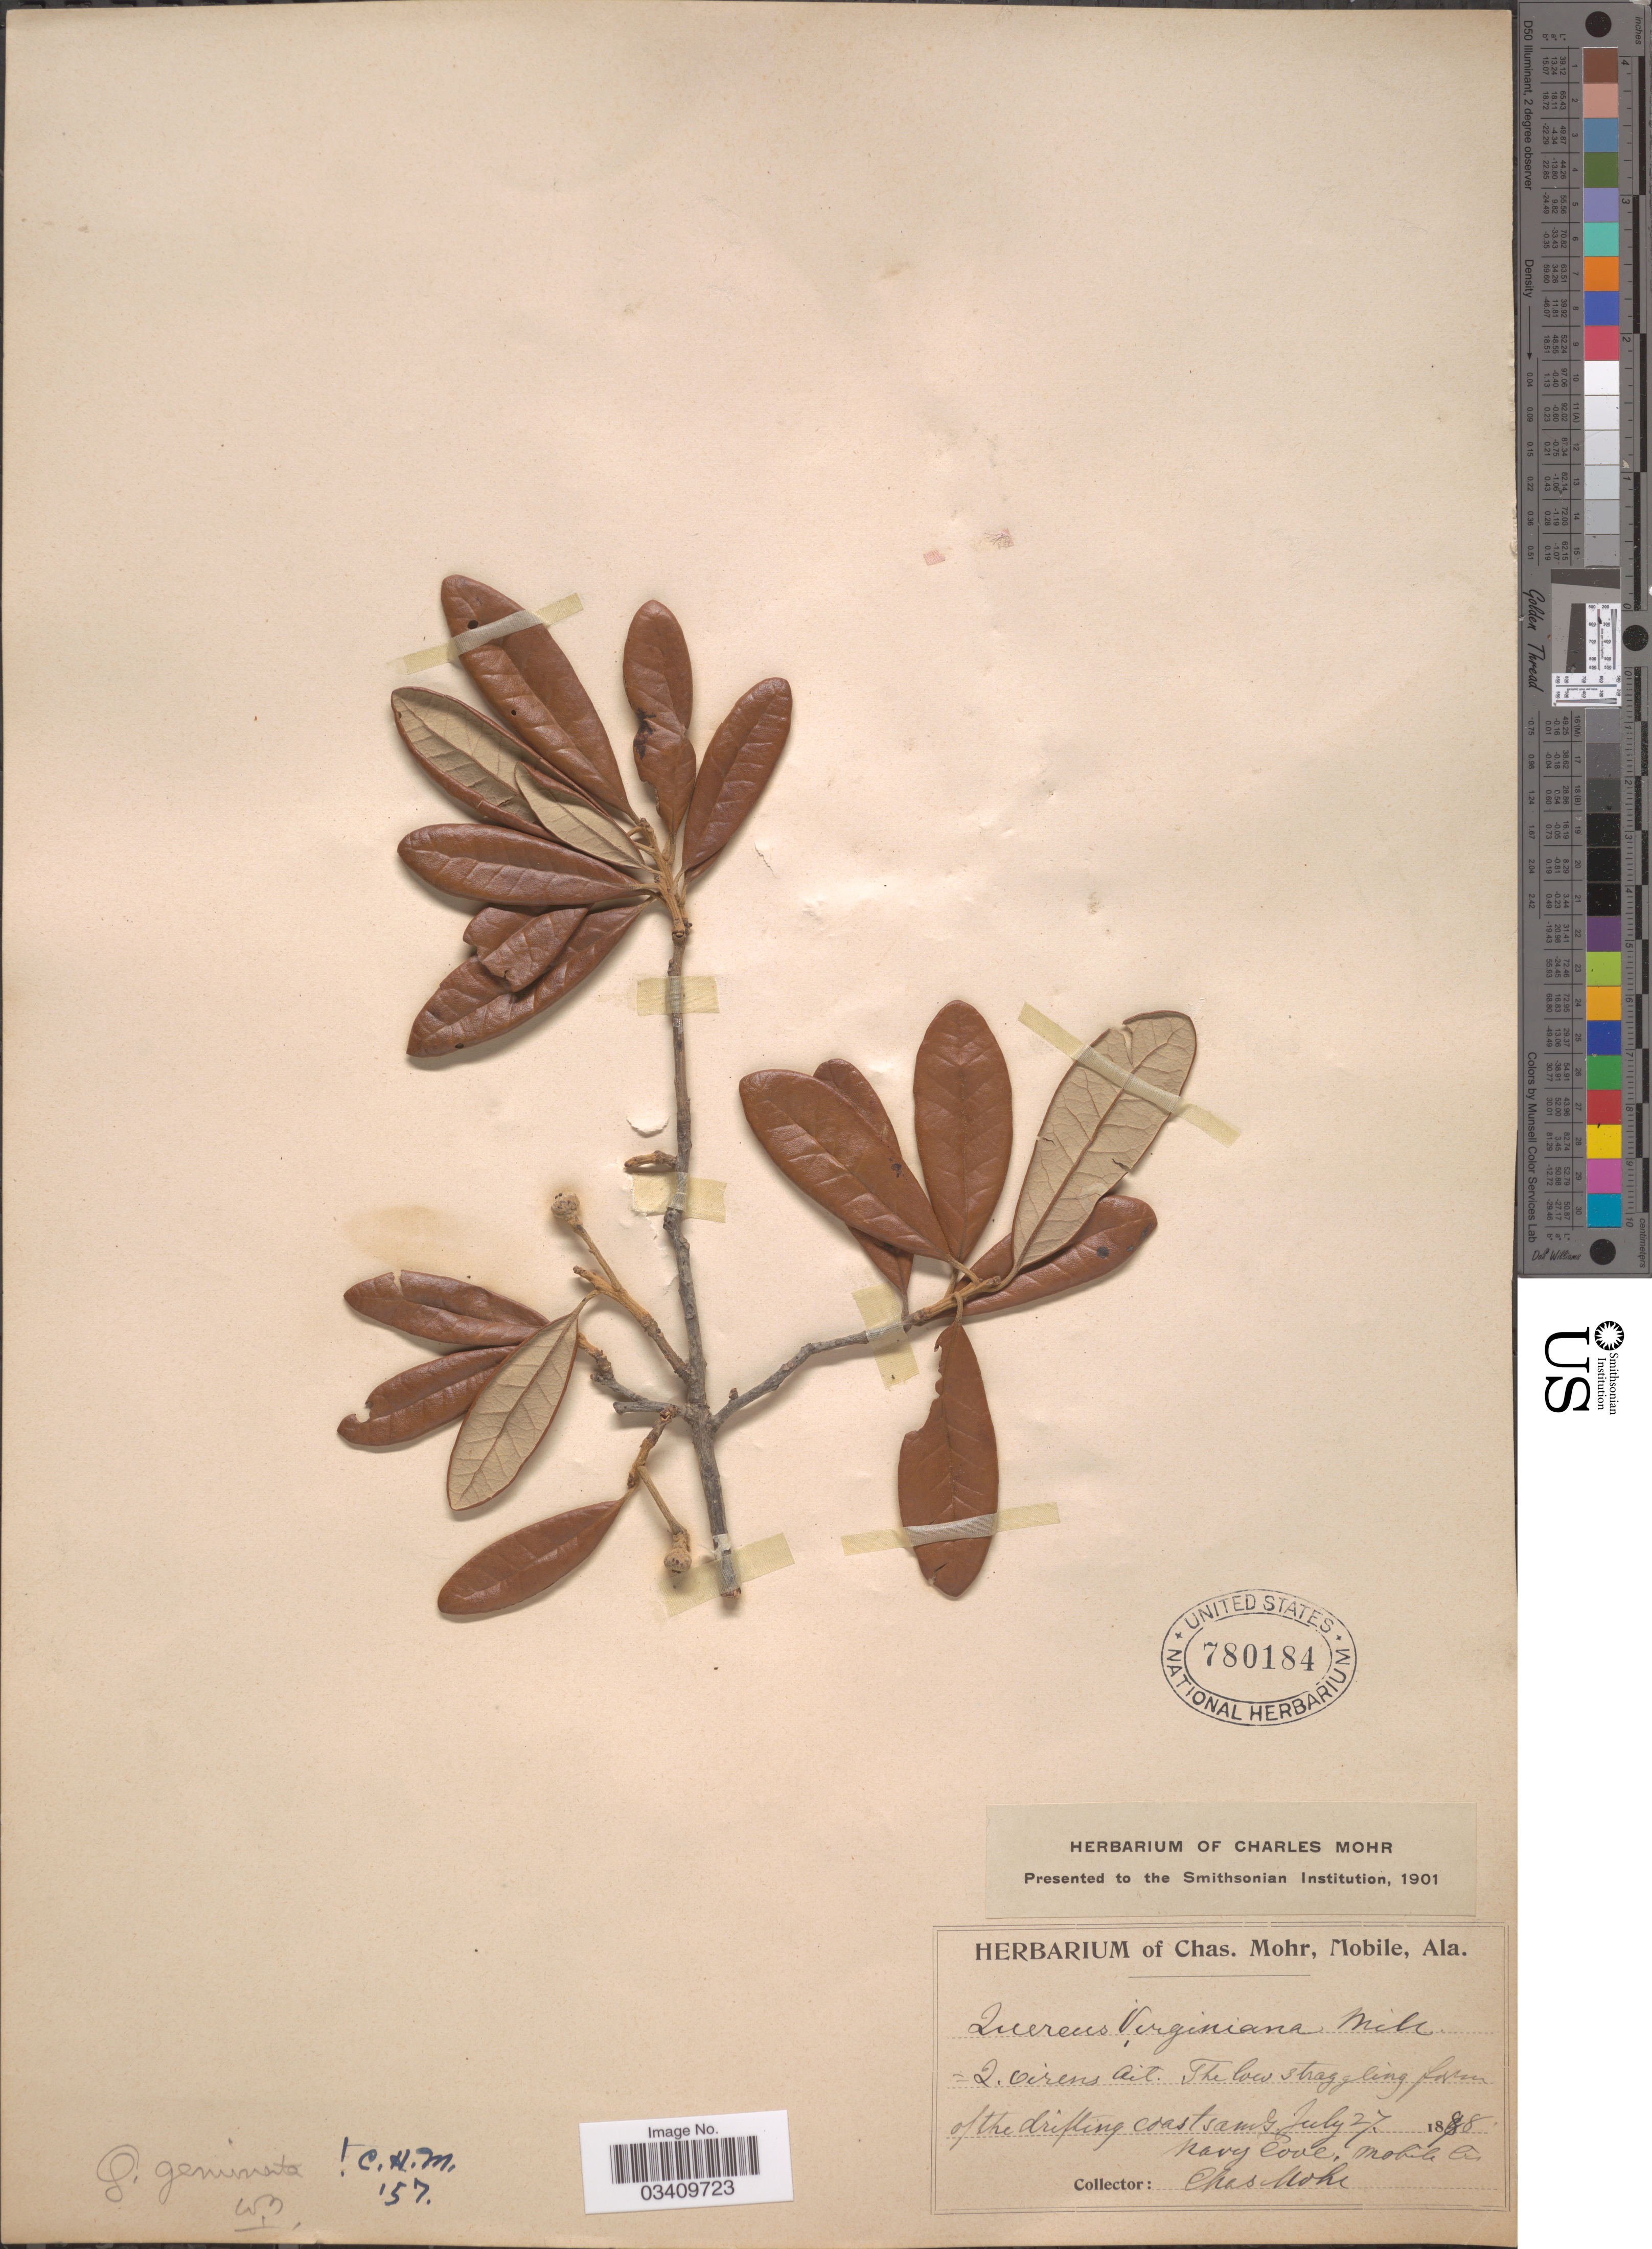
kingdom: Plantae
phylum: Tracheophyta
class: Magnoliopsida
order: Fagales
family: Fagaceae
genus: Quercus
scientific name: Quercus virginiana var. maritima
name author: (Michx.) Sarg.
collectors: Mohr, C. T. (herbarium)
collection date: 1878-07-27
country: United States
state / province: Alabama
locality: The drifting coast sands. Navy Cove. Mobile Co.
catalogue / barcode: US 780184